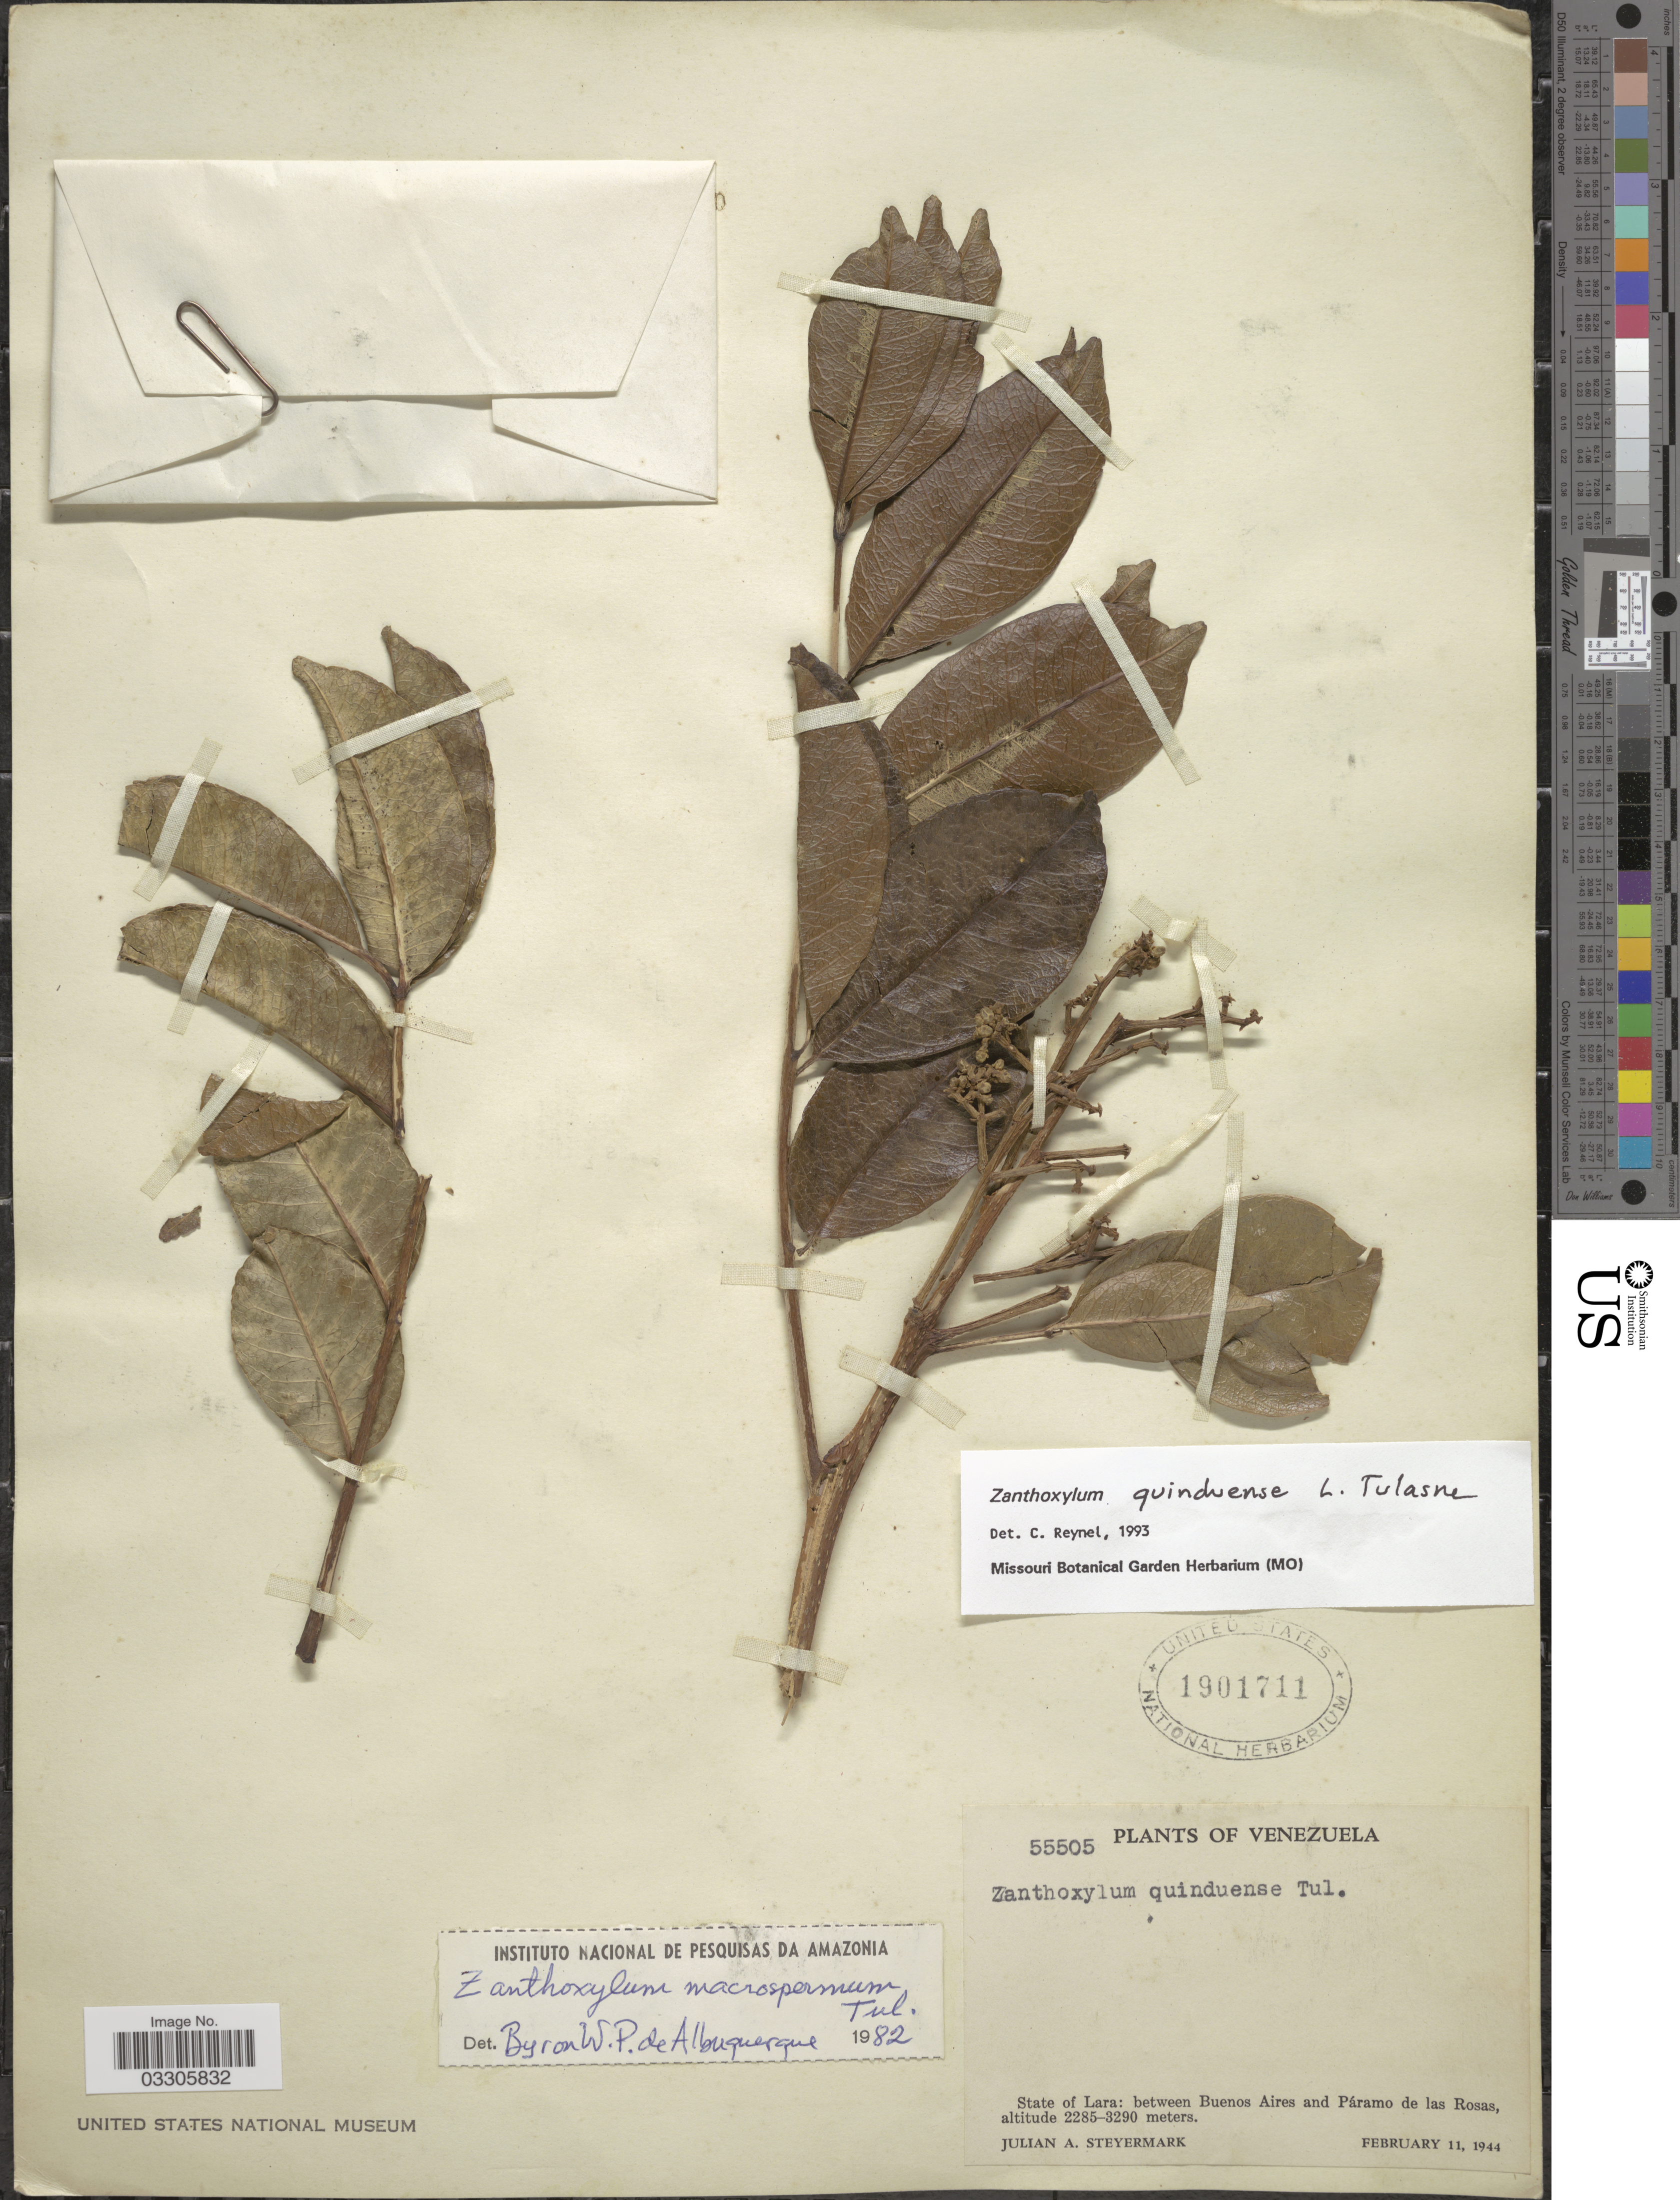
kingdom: Plantae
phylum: Tracheophyta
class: Magnoliopsida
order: Sapindales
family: Rutaceae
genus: Zanthoxylum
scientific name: Zanthoxylum quinduense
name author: Tul.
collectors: J. Steyermark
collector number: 55505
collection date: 1944-02-11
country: Venezuela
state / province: Lara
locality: Between Buenos Aires and Páramo de las Rosas.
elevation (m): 2285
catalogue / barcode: US 1901711